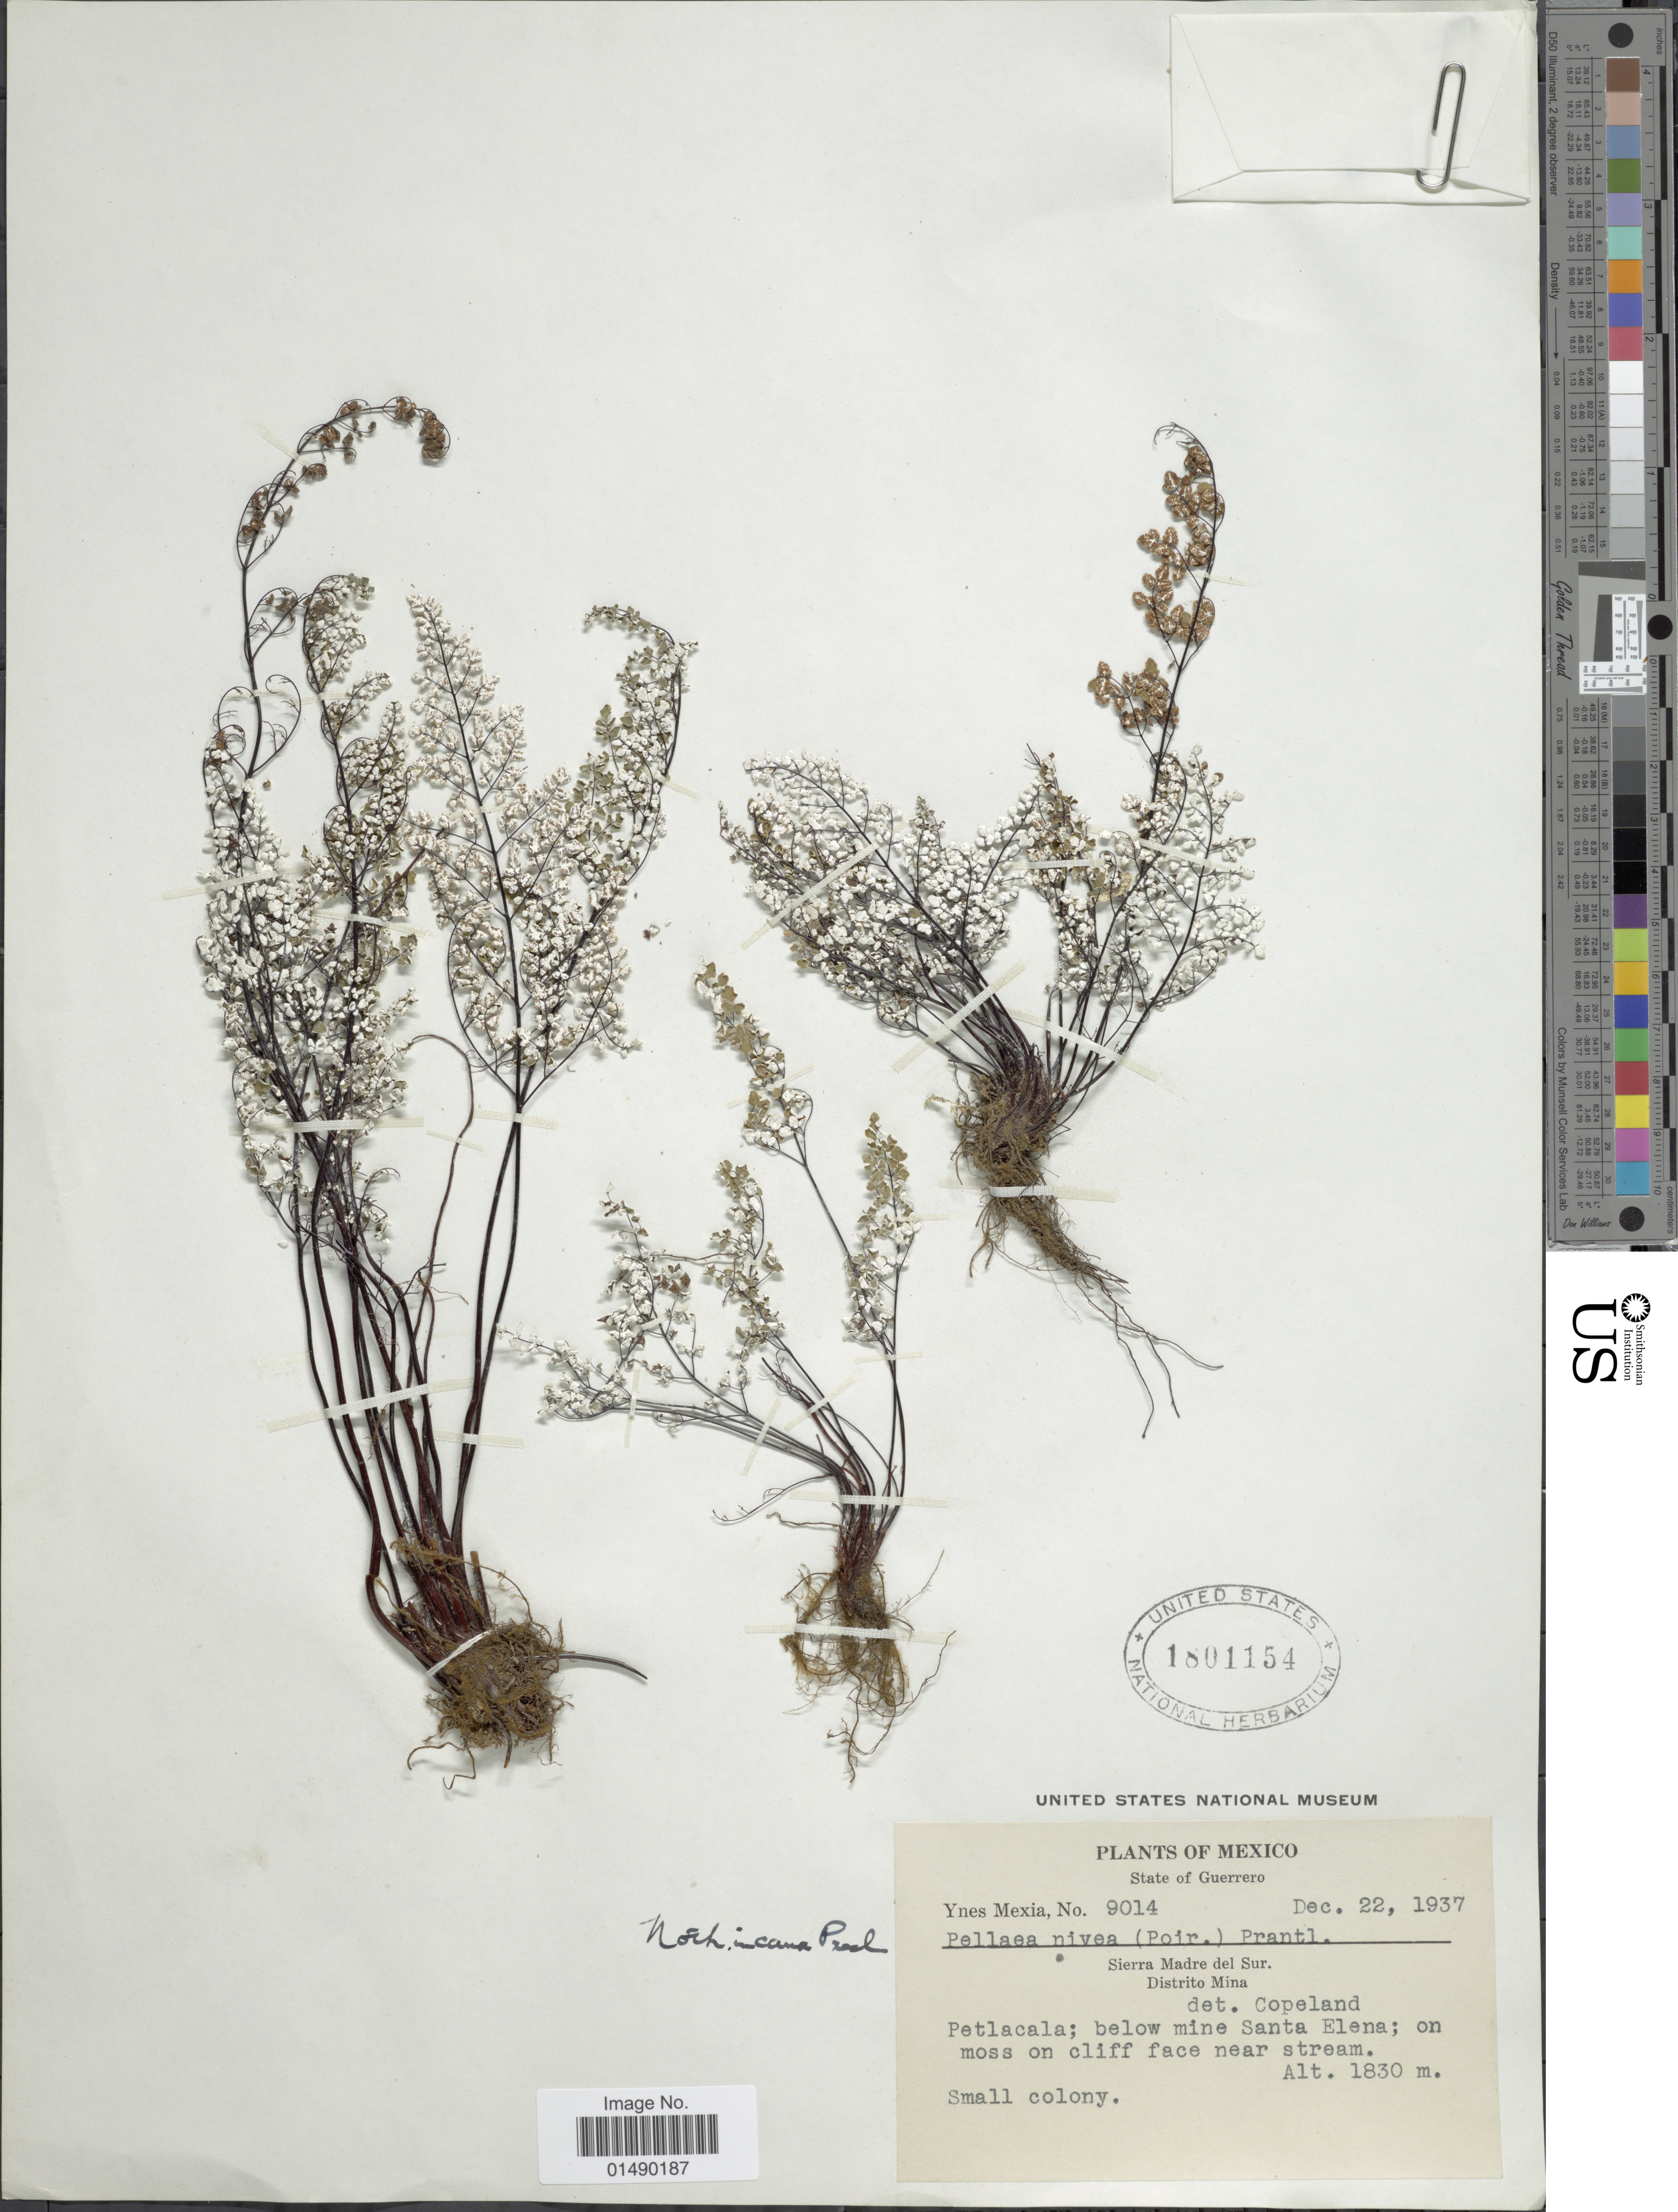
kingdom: Plantae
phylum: Tracheophyta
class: Polypodiopsida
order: Polypodiales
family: Pteridaceae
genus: Argyrochosma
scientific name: Argyrochosma incana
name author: (C. Presl) Windham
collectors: Y. Mexia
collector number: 9014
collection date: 1937-12-22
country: Mexico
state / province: Guerrero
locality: Mexico, sierra Madre del Sur, Distrito Mina, Petlacala; below mine Santa Elena, Small Colony.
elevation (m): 1830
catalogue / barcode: US 1801154